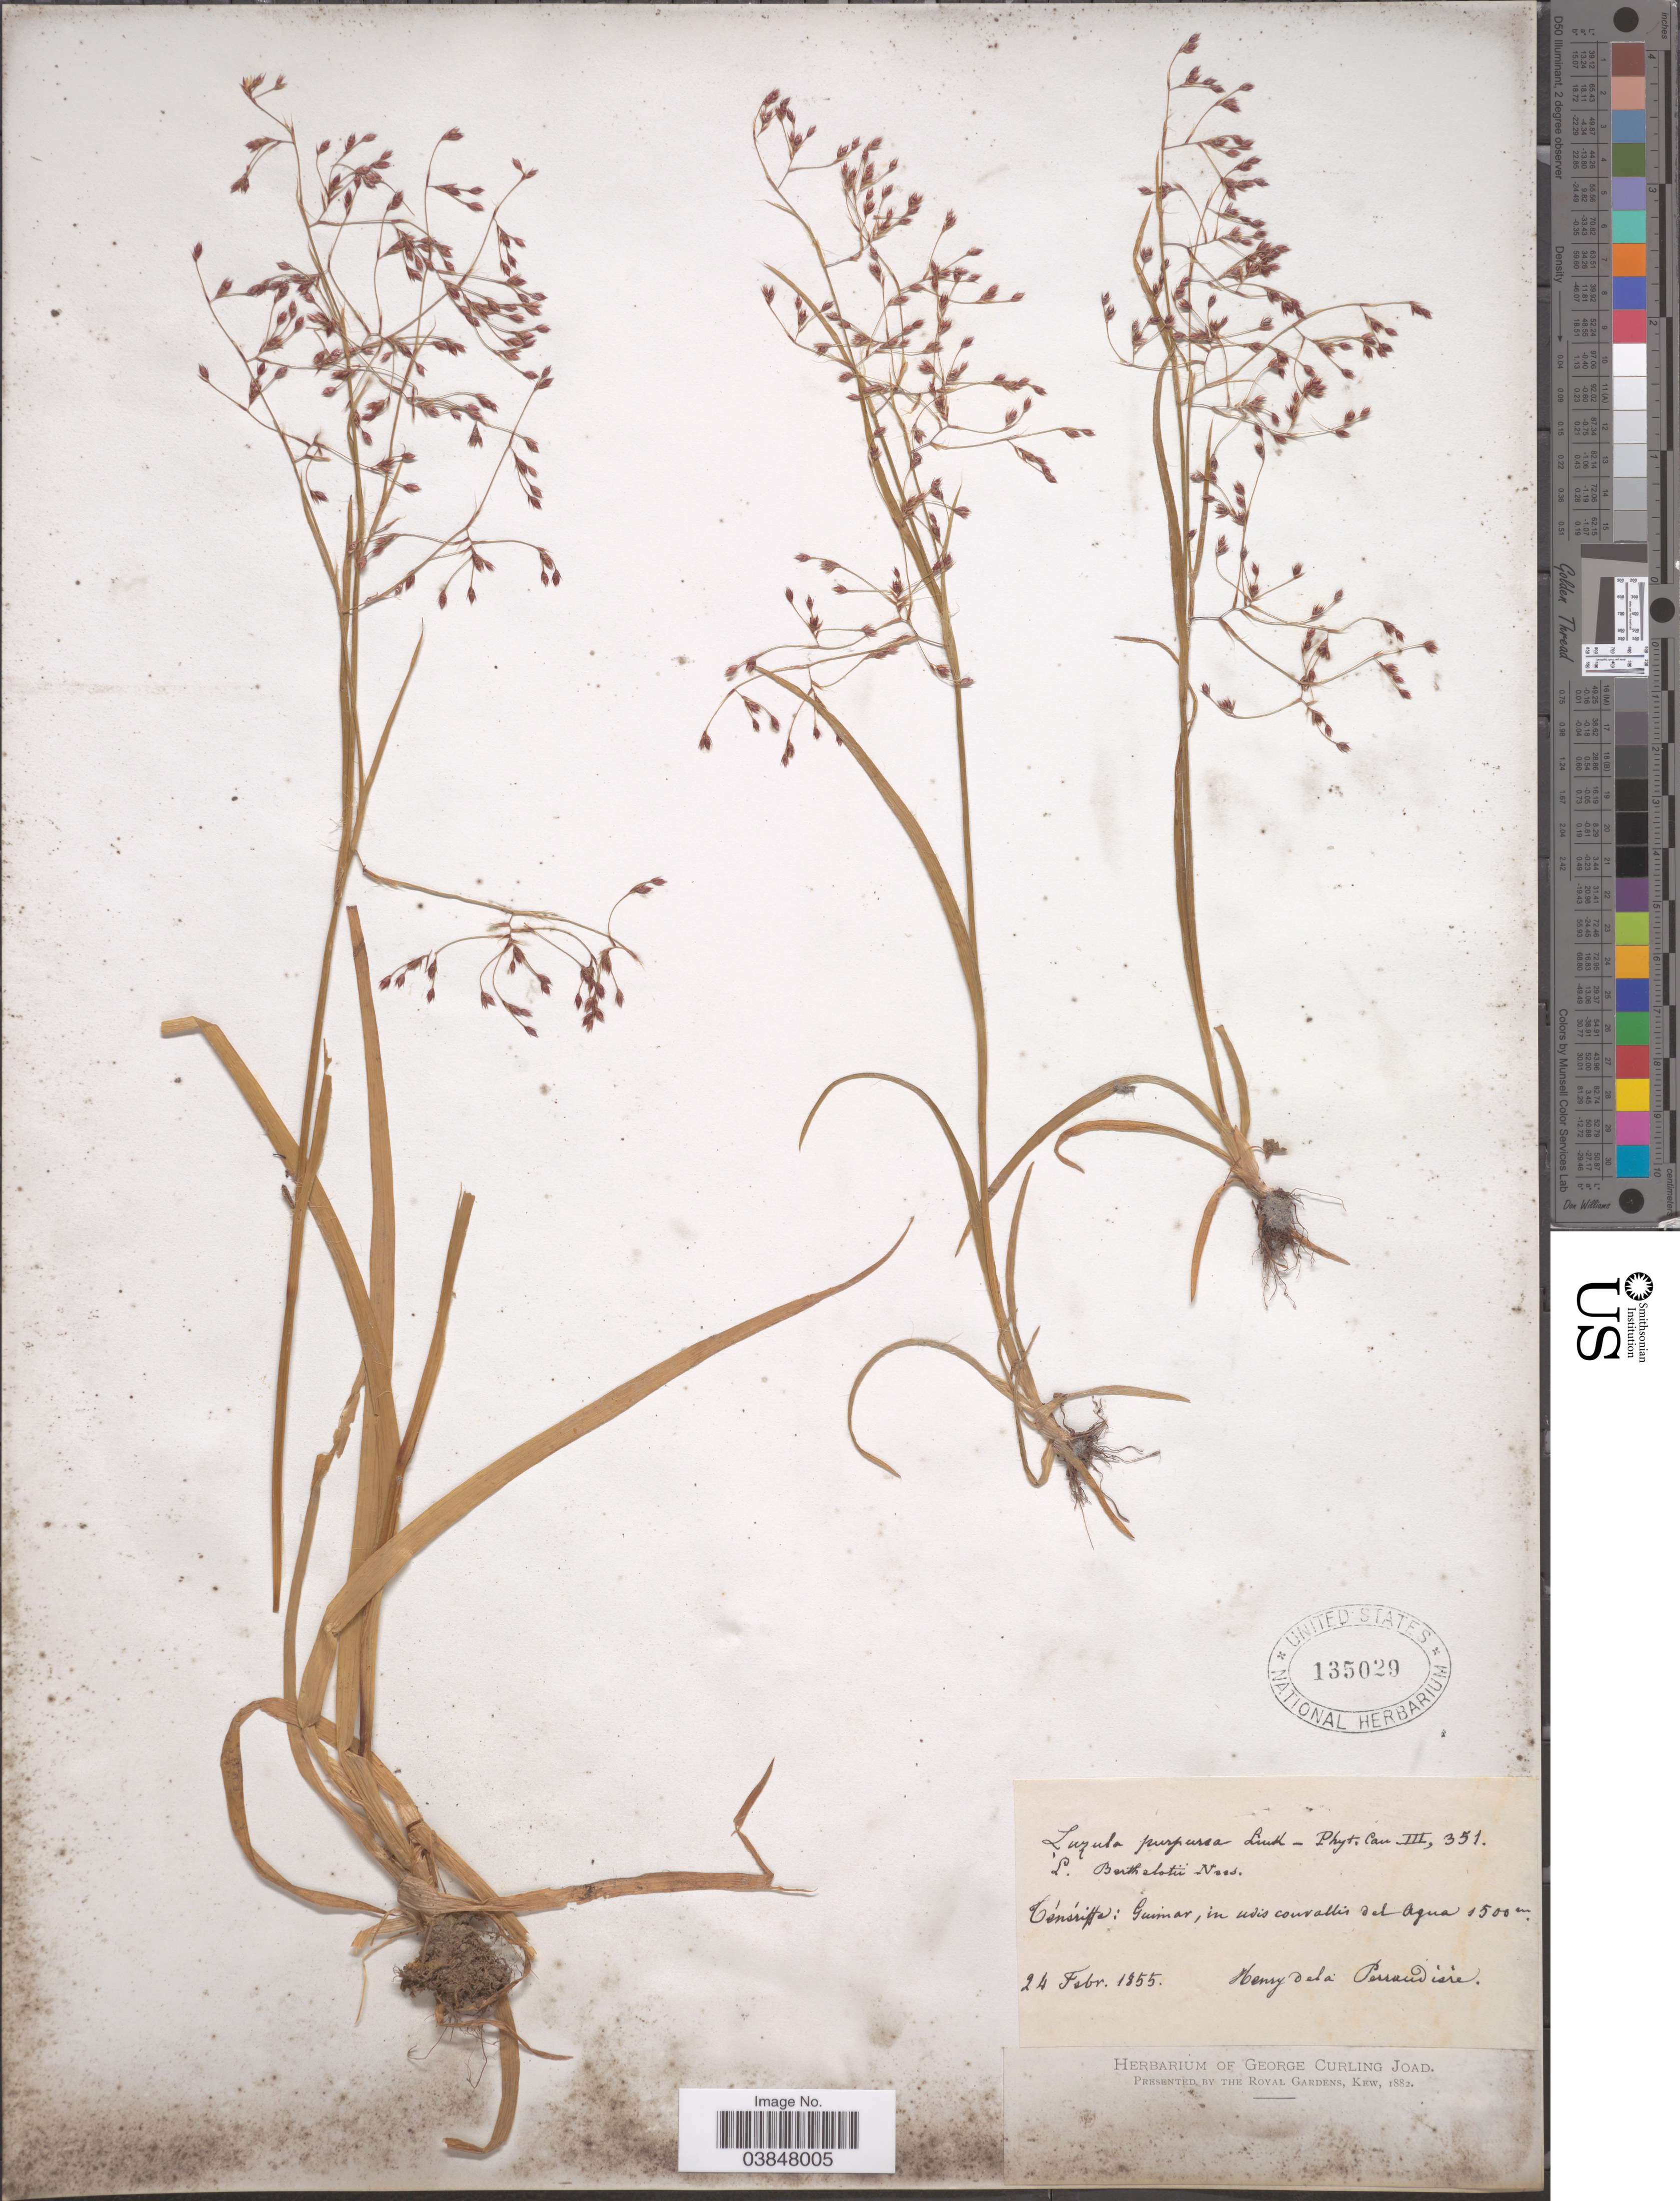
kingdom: Plantae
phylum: Tracheophyta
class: Liliopsida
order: Poales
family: Juncaceae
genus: Luzula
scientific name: Luzula purpurea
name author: Link ex E. Mey.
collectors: H. De la Perrandière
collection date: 1855-02-24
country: Spain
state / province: Canarias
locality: Teneriffe: Guimar, in udis couvallis del Agua.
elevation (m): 1500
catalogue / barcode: US 135029